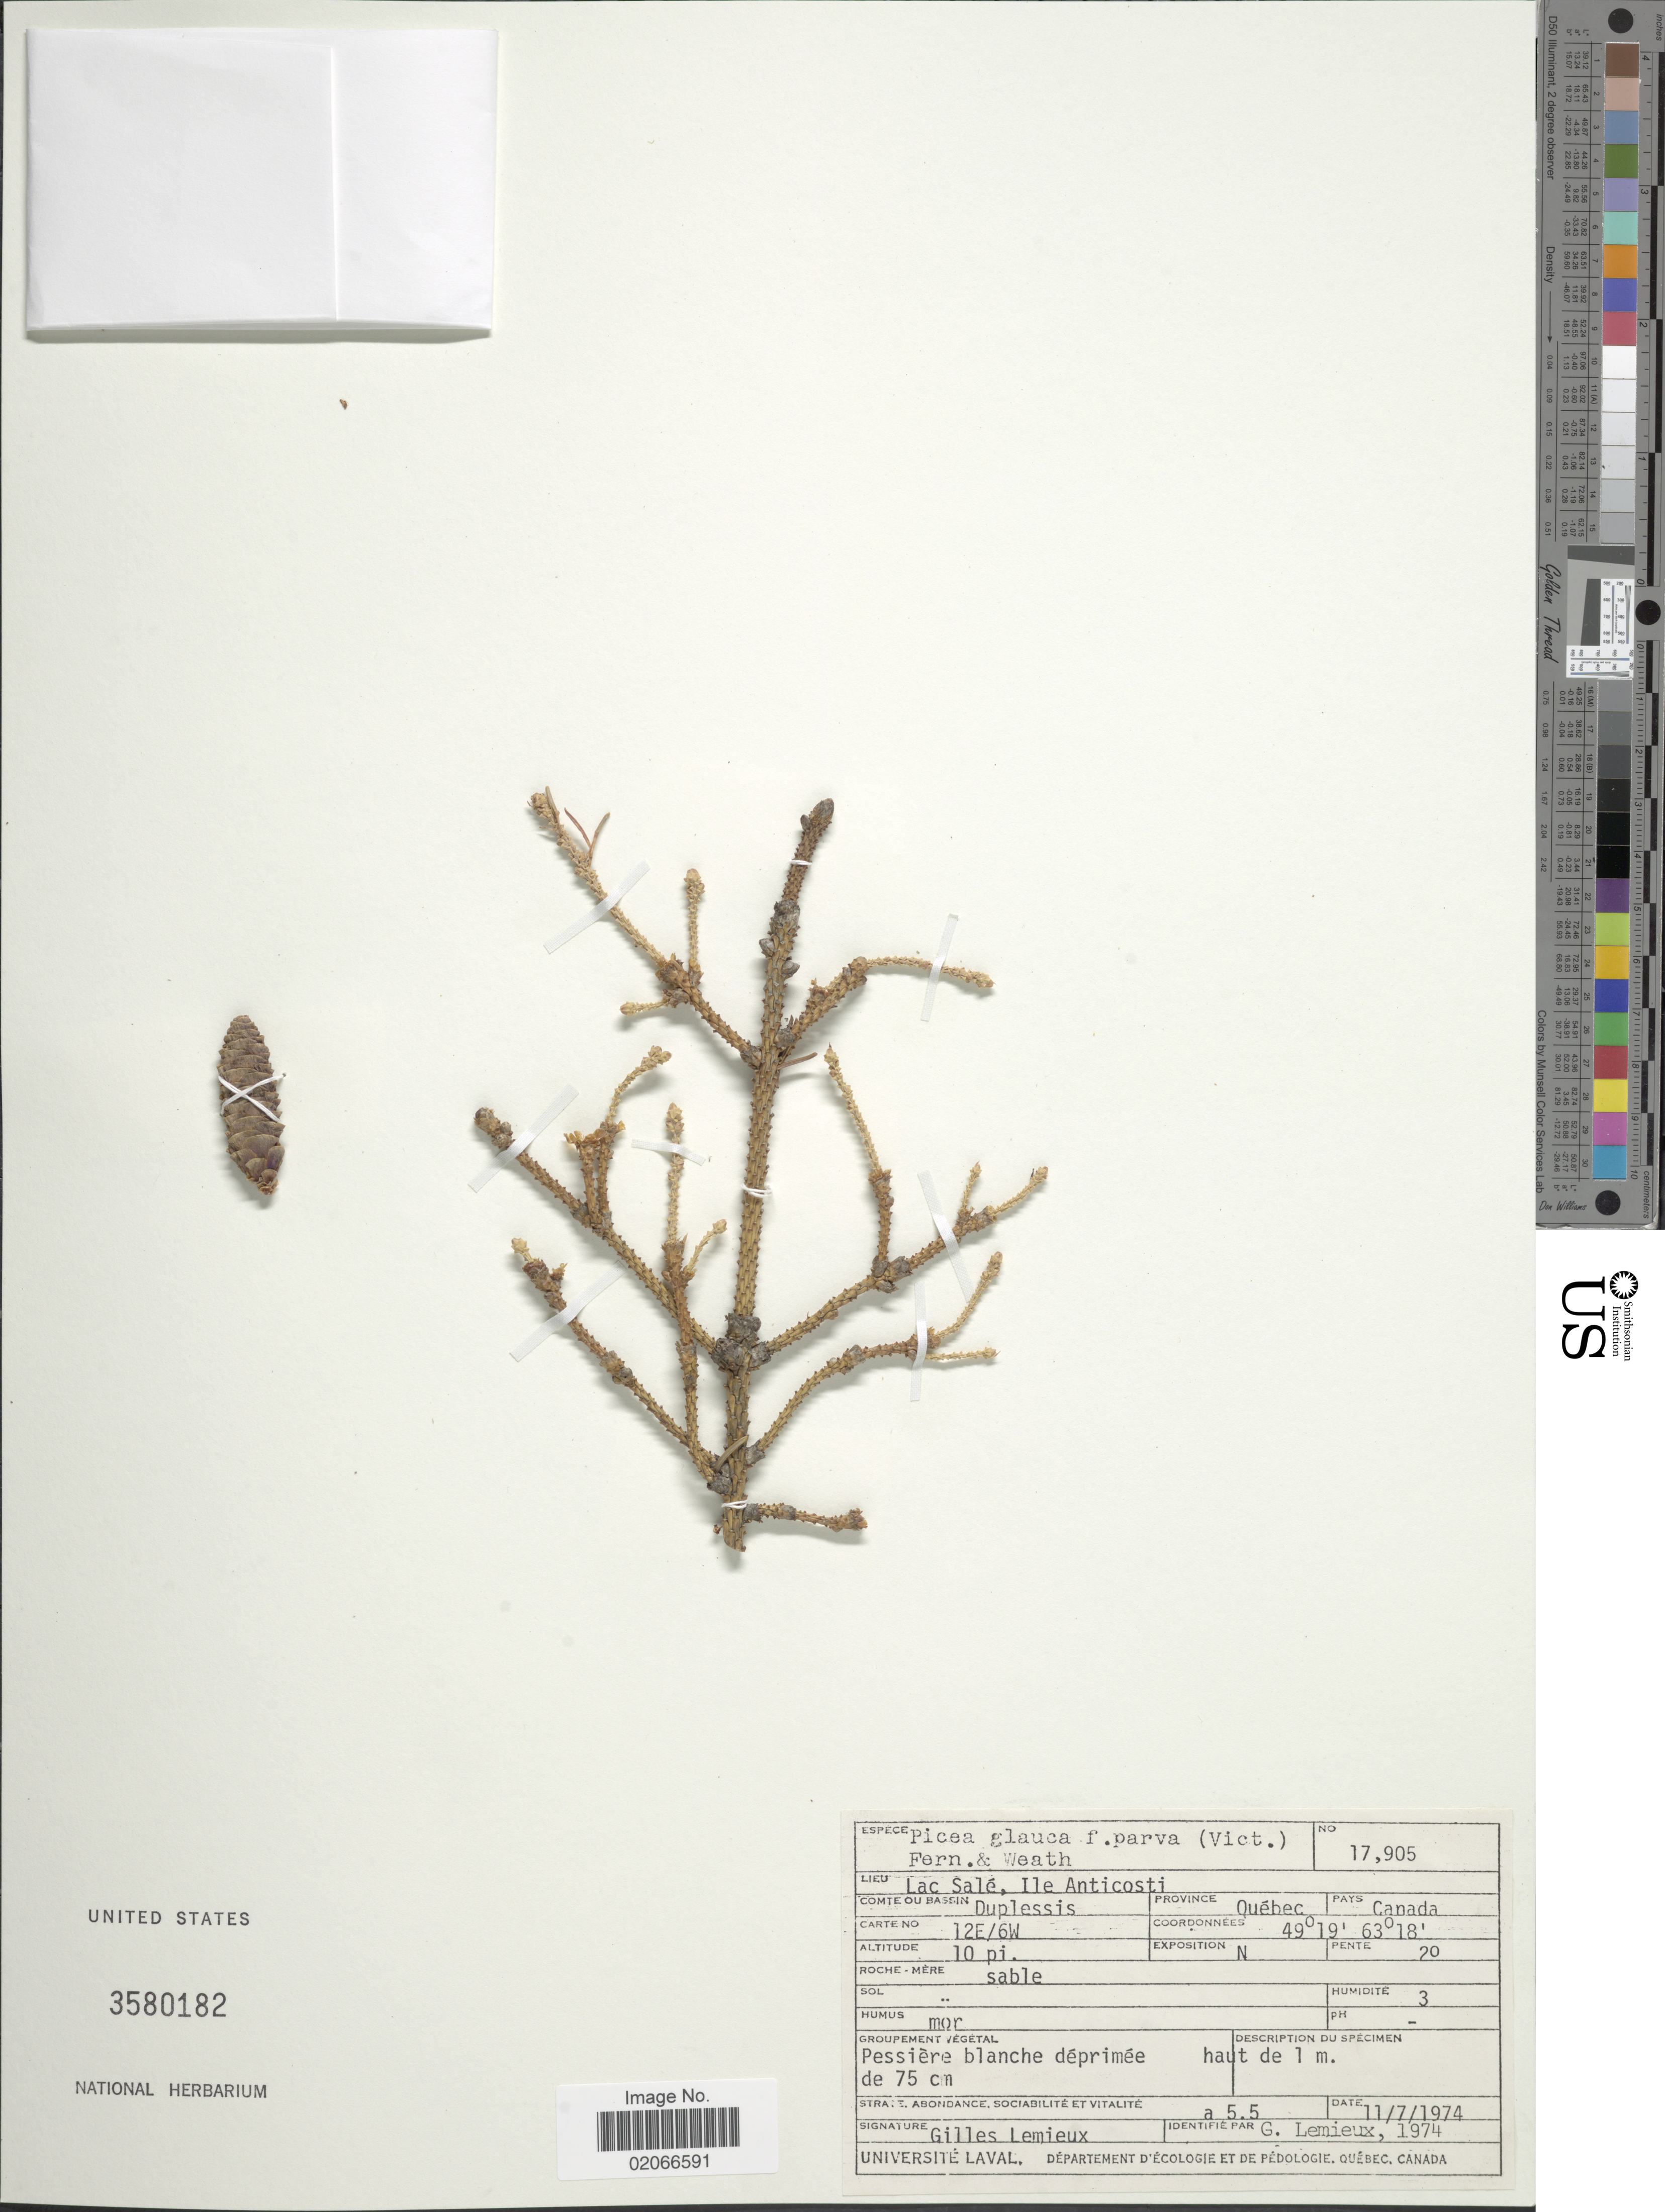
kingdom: Plantae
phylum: Tracheophyta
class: Pinopsida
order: Pinales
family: Pinaceae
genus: Picea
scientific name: Picea glauca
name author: (Moench) Voss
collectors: G. Lemieux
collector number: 17905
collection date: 1974-07-11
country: Canada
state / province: Quebec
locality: Pessiere blache deprimee, DLac Sale, Ile Anticosti, Duplessis, 12E/6W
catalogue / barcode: US 3580182